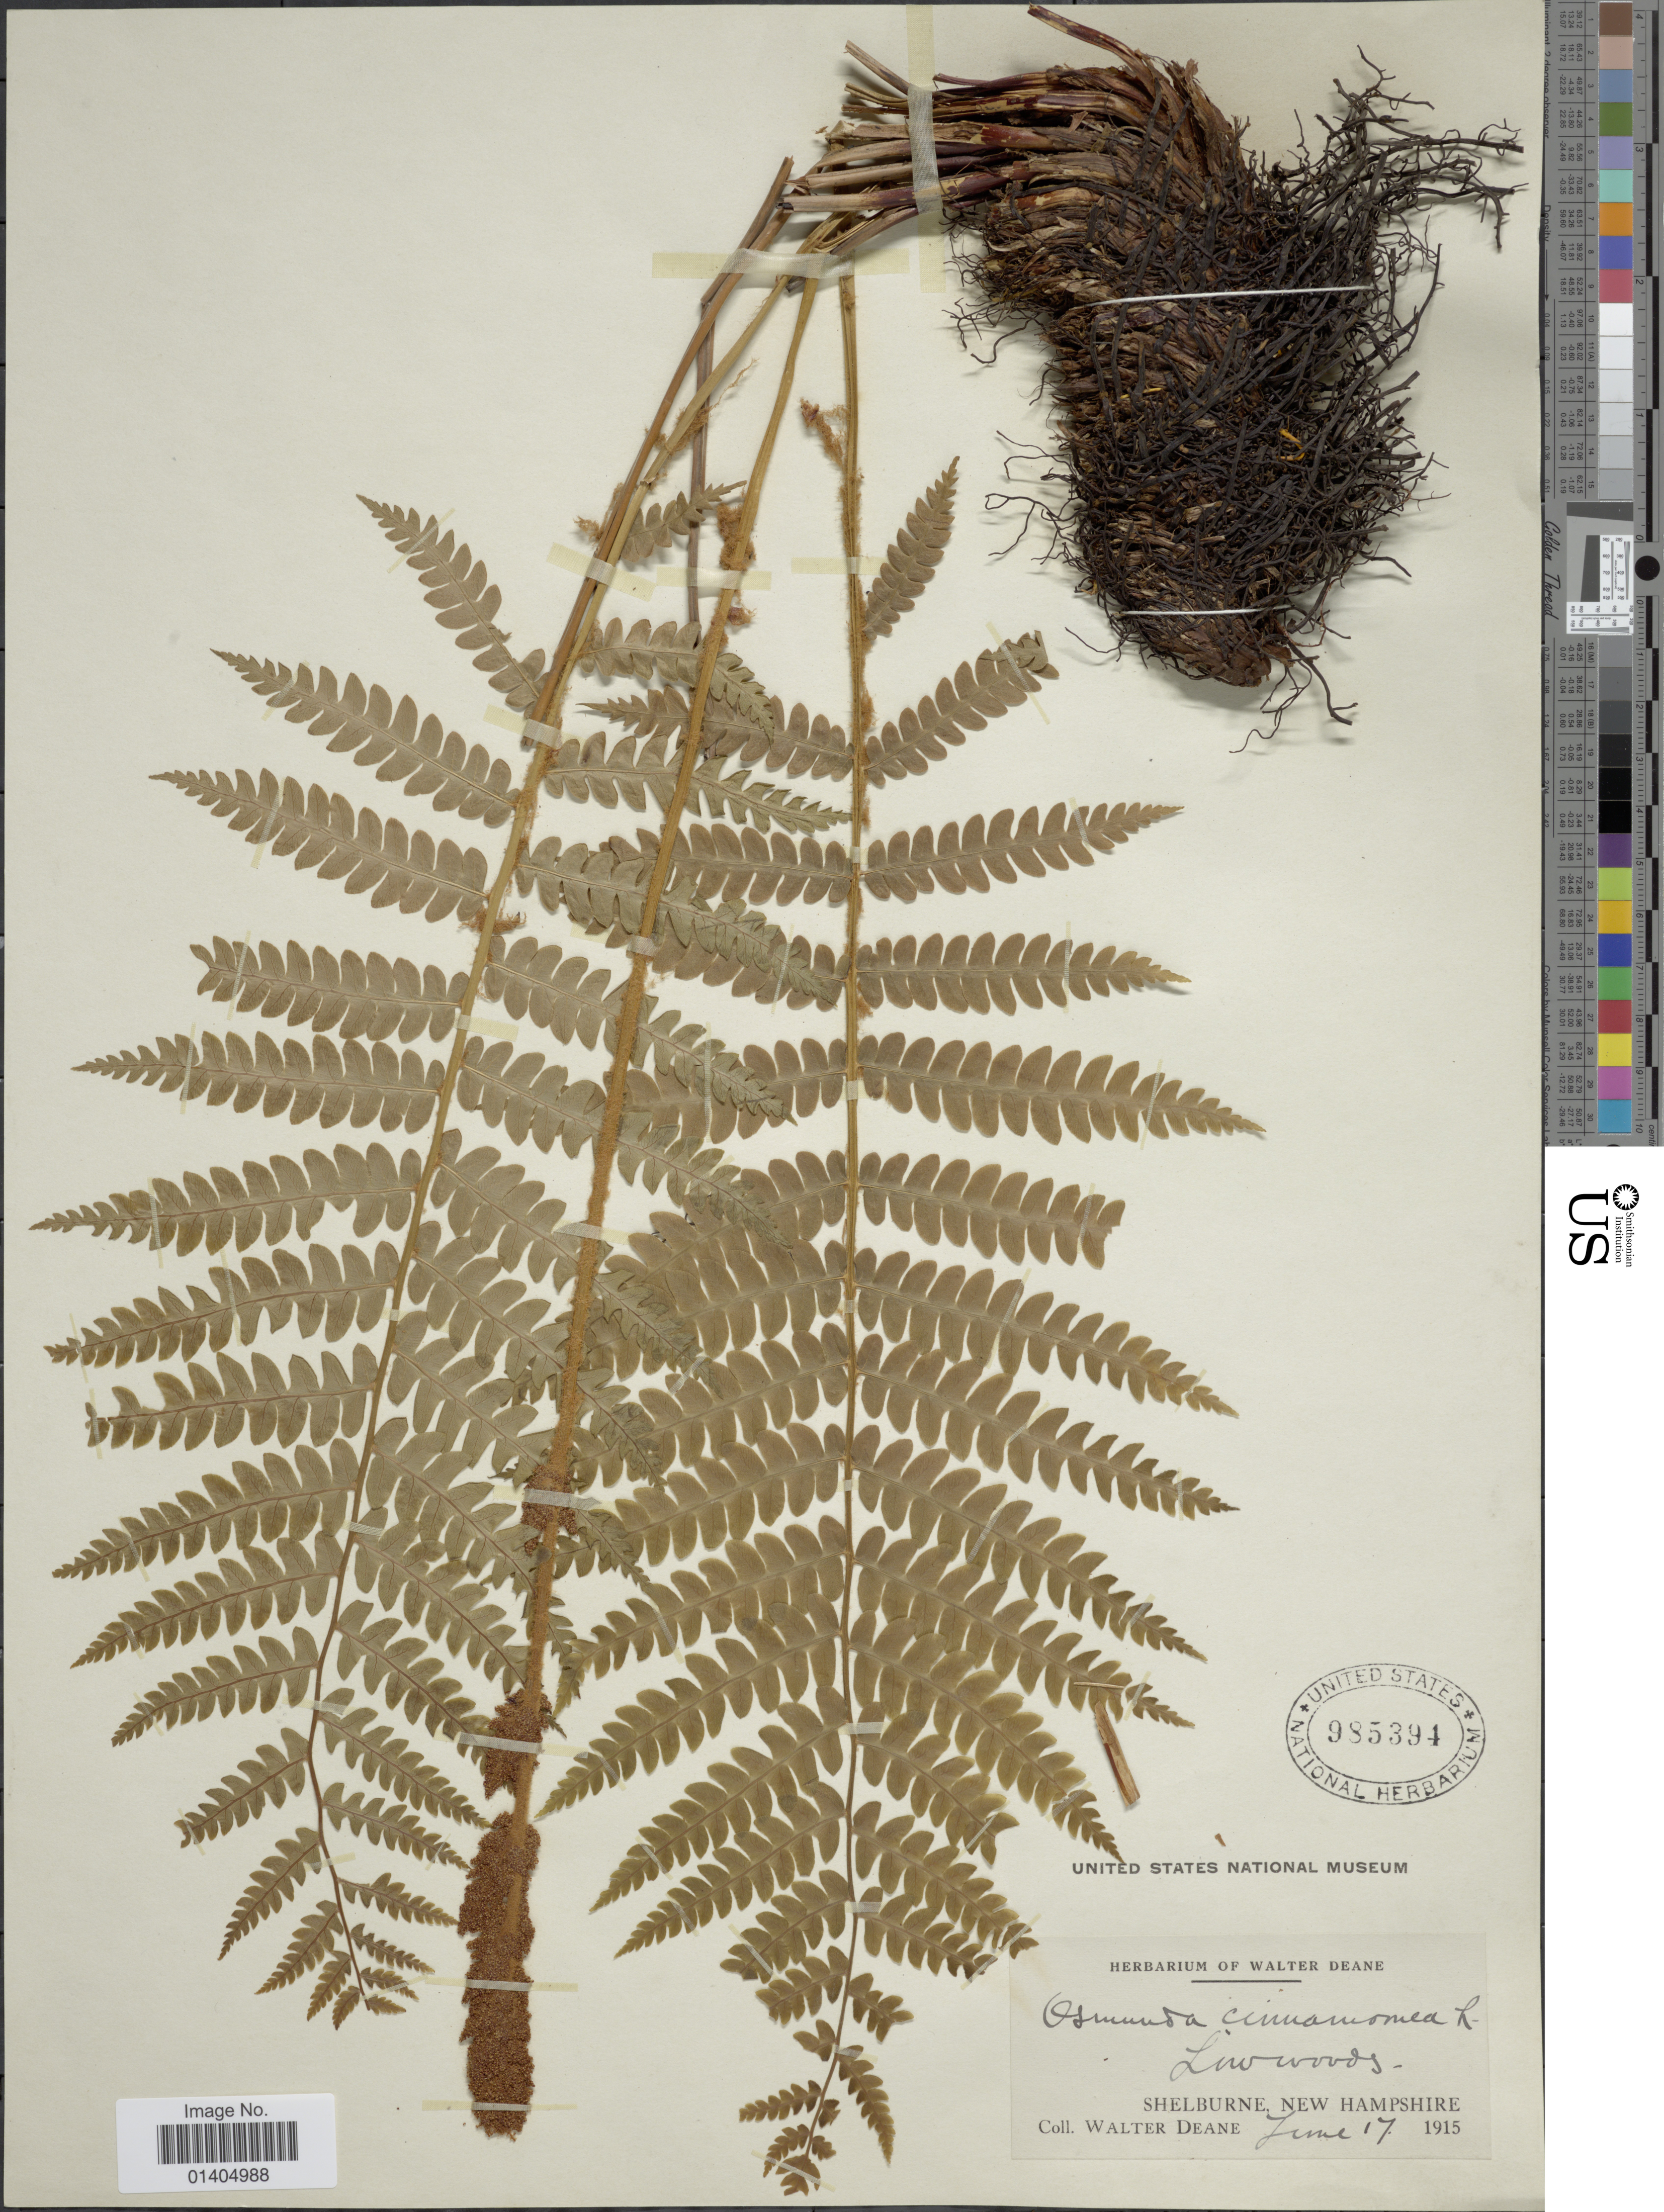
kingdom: Plantae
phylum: Tracheophyta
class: Polypodiopsida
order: Osmundales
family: Osmundaceae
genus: Osmundastrum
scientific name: Osmundastrum cinnamomeum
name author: (L.) C. Presl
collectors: W. Deane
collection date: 1915-06-17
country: United States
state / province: New Hampshire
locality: Shelburne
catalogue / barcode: US 985394